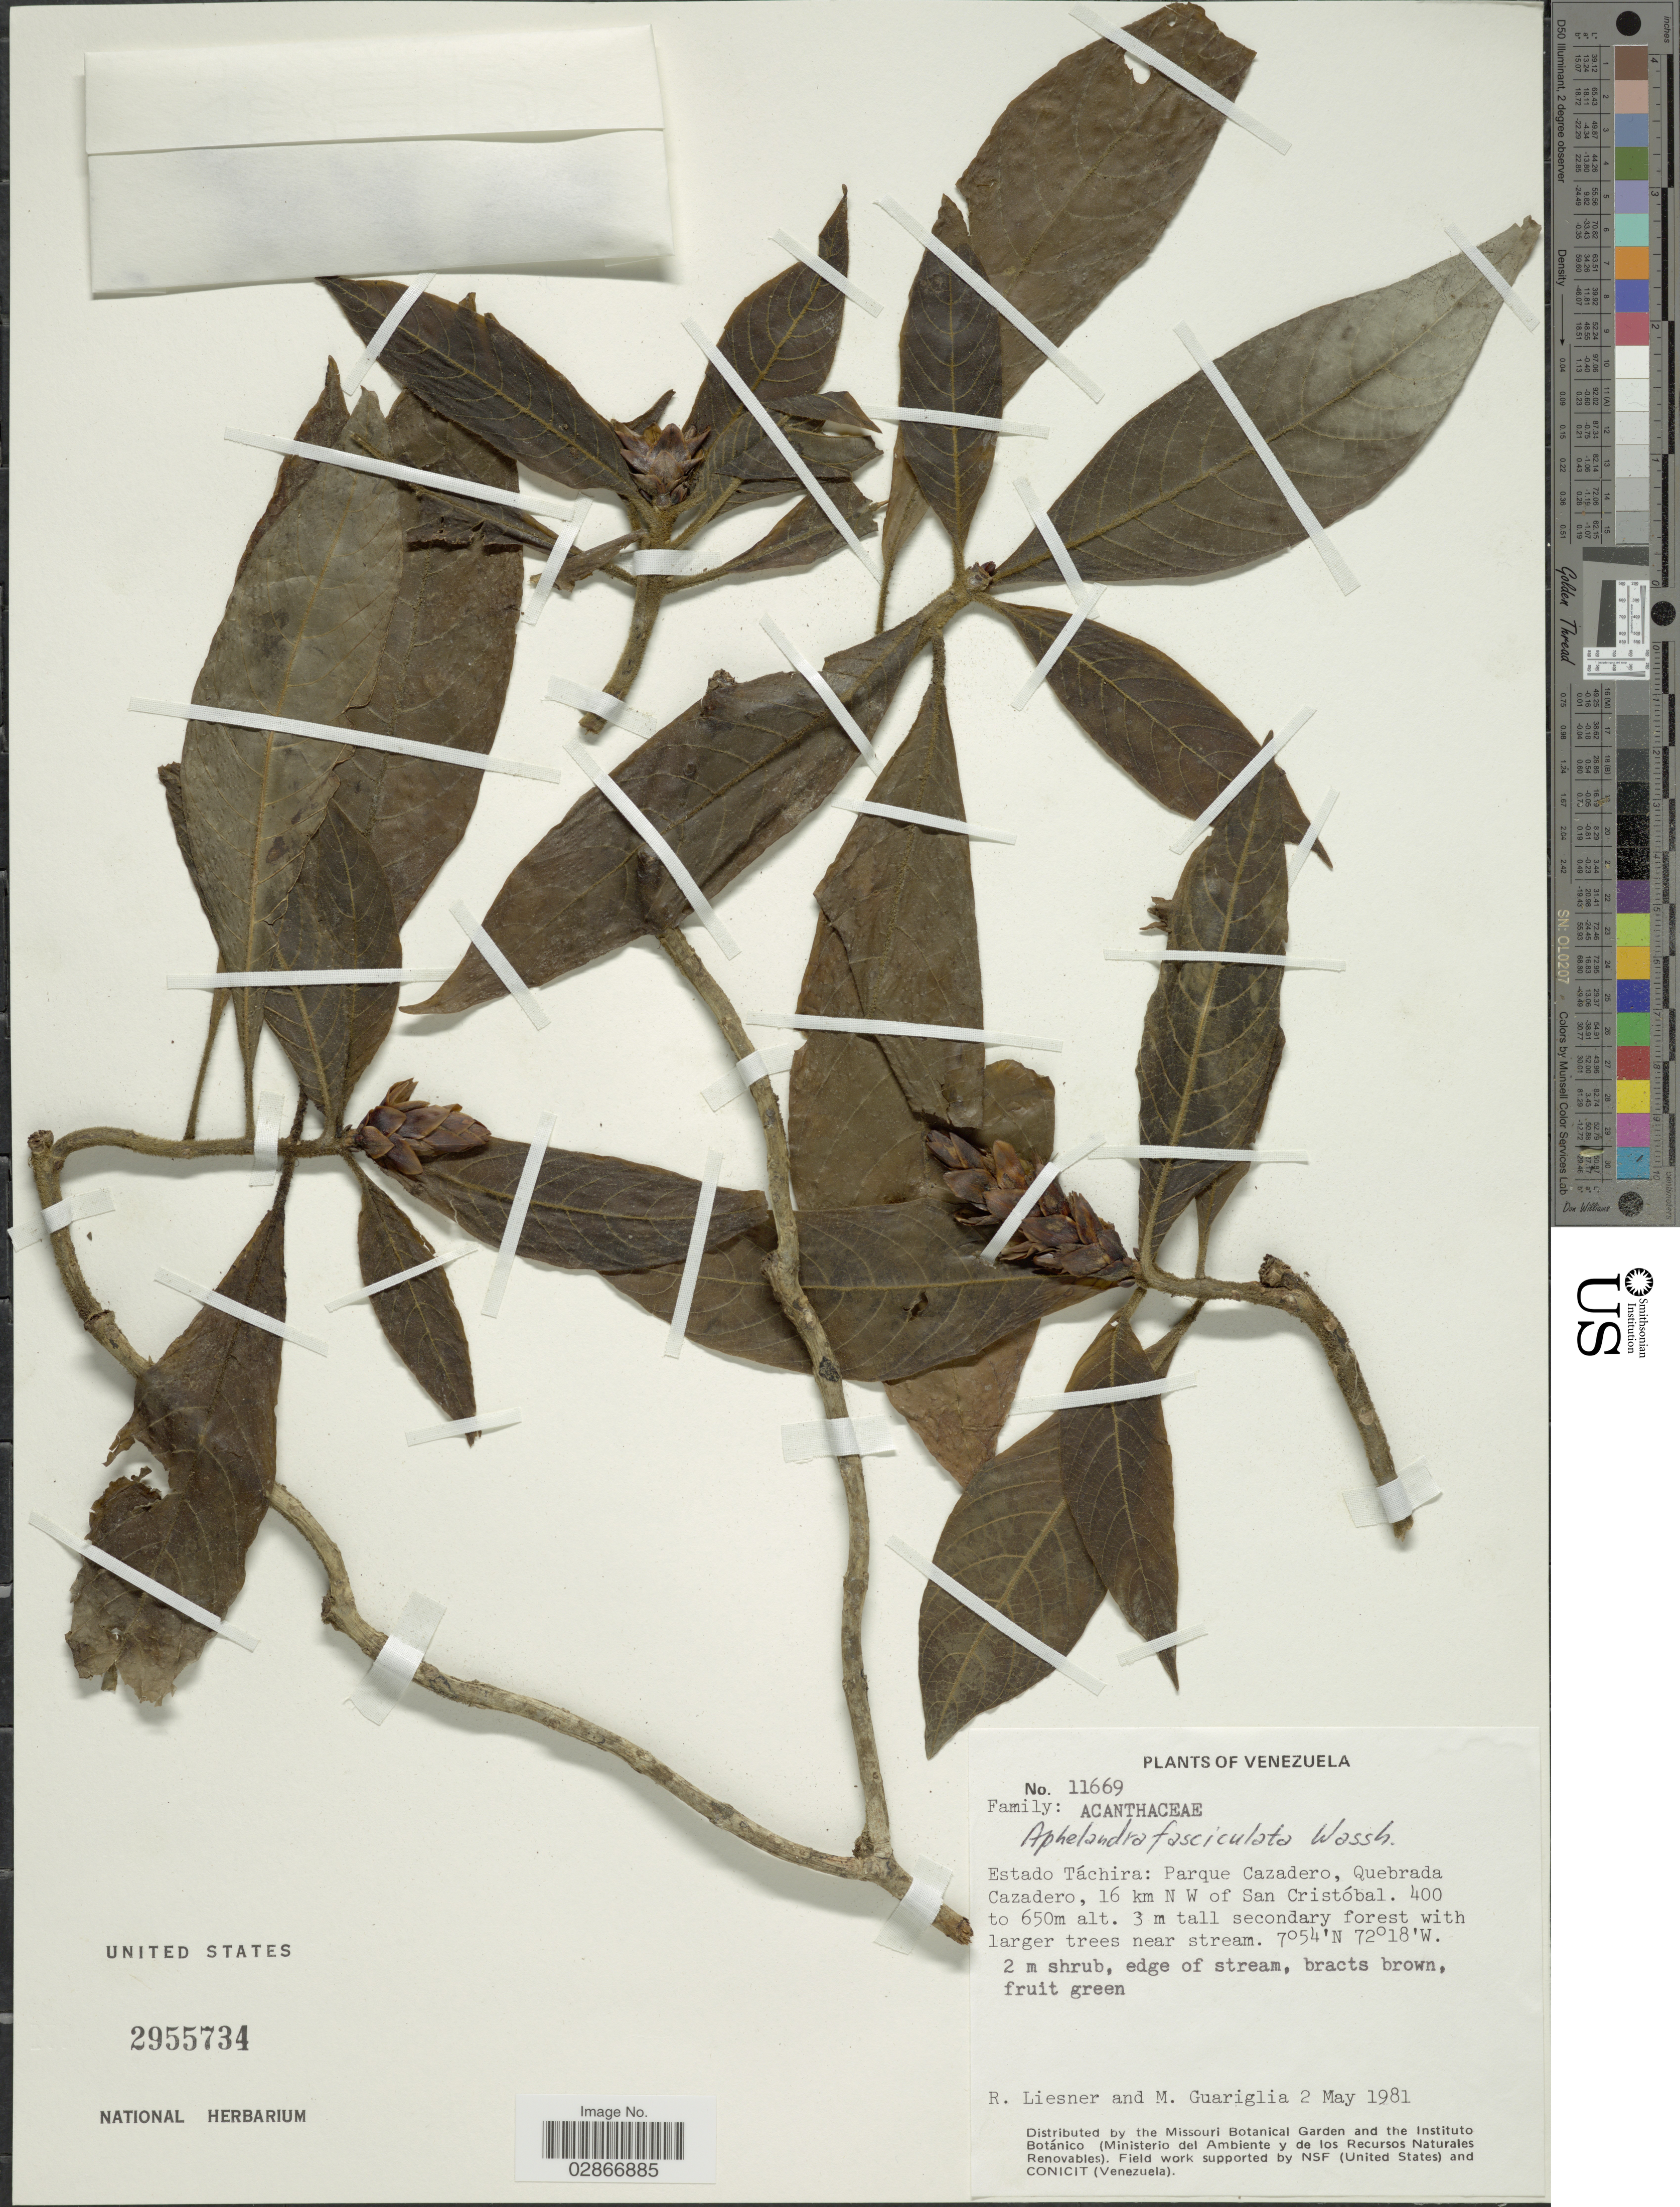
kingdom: Plantae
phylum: Tracheophyta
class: Magnoliopsida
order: Lamiales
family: Acanthaceae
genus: Aphelandra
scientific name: Aphelandra fasciculata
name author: Wassh.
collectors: R. L. Liesner & M. Guariglia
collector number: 11669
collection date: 1981-05-02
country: Venezuela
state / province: Tachira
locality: Parque Cazadero, Quebrada Cazadero, 16 km N W of San Cristóbal.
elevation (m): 650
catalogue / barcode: US 2955734